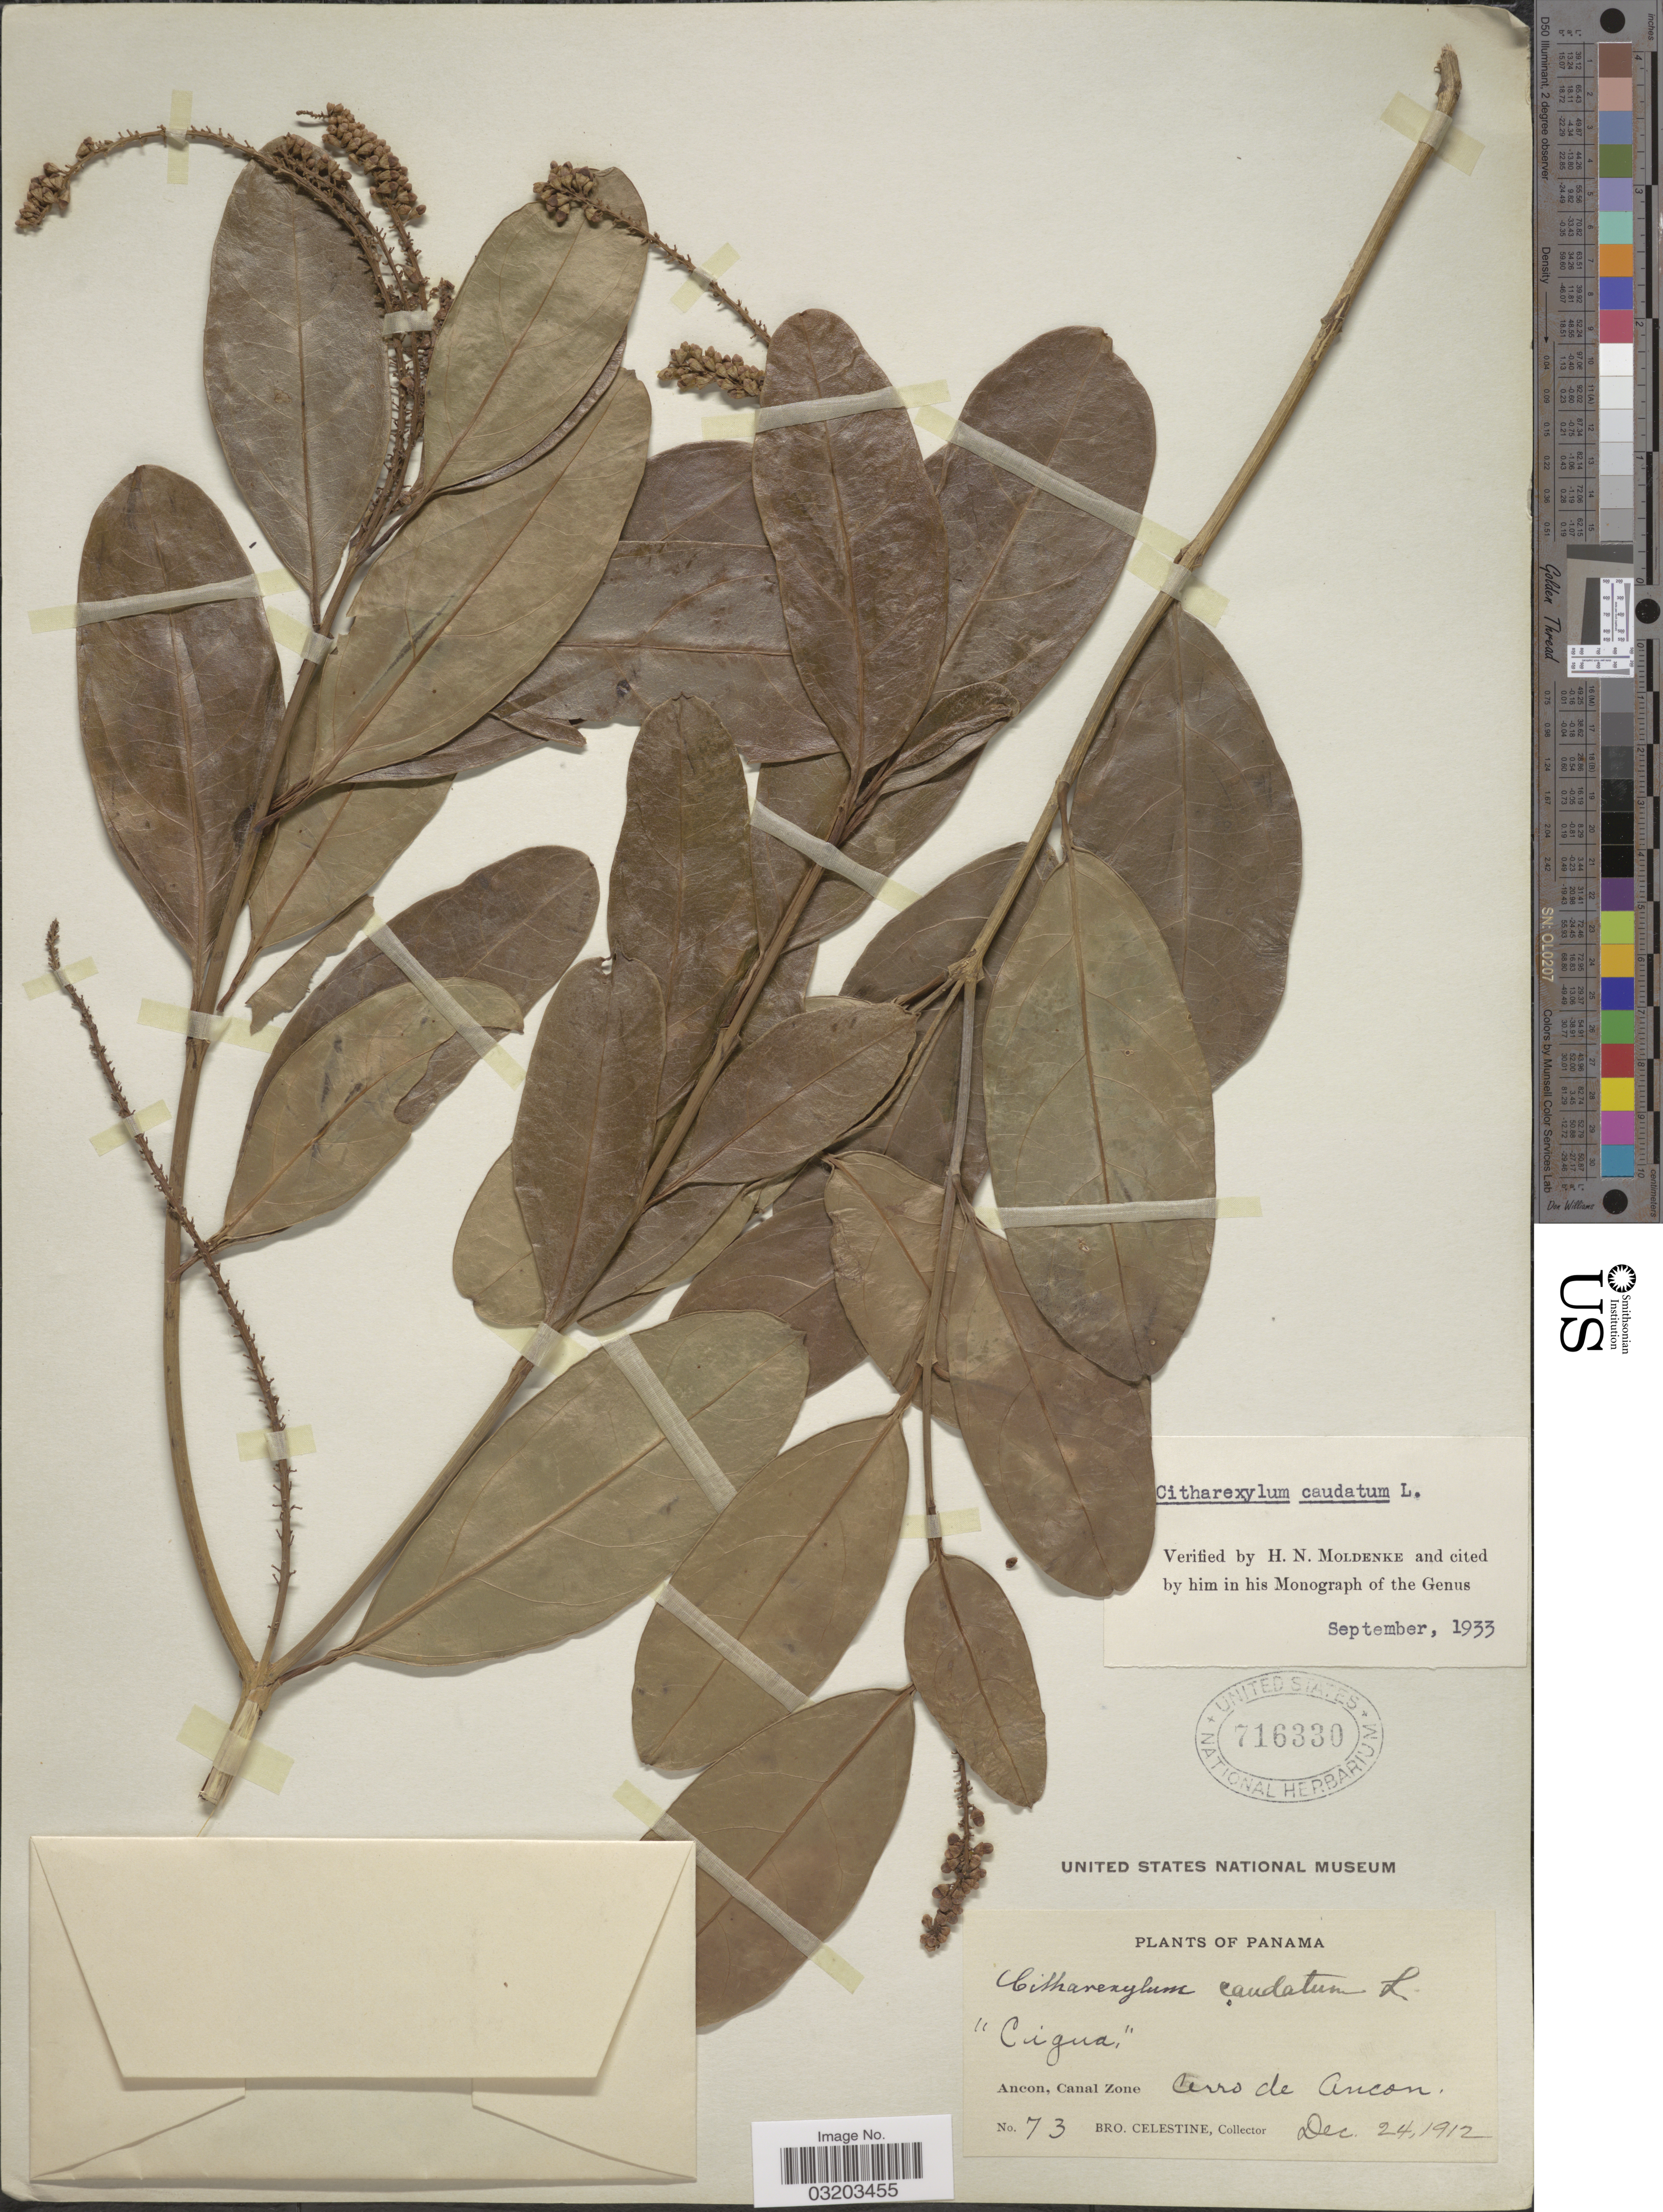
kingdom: Plantae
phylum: Tracheophyta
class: Magnoliopsida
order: Lamiales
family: Verbenaceae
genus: Citharexylum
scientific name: Citharexylum caudatum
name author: L.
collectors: B. Celestine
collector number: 73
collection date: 1912-12-24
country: Panama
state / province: Colón / Panamá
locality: Ancon, Canal Zone. Cerro de Ancon.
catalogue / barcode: US 716330